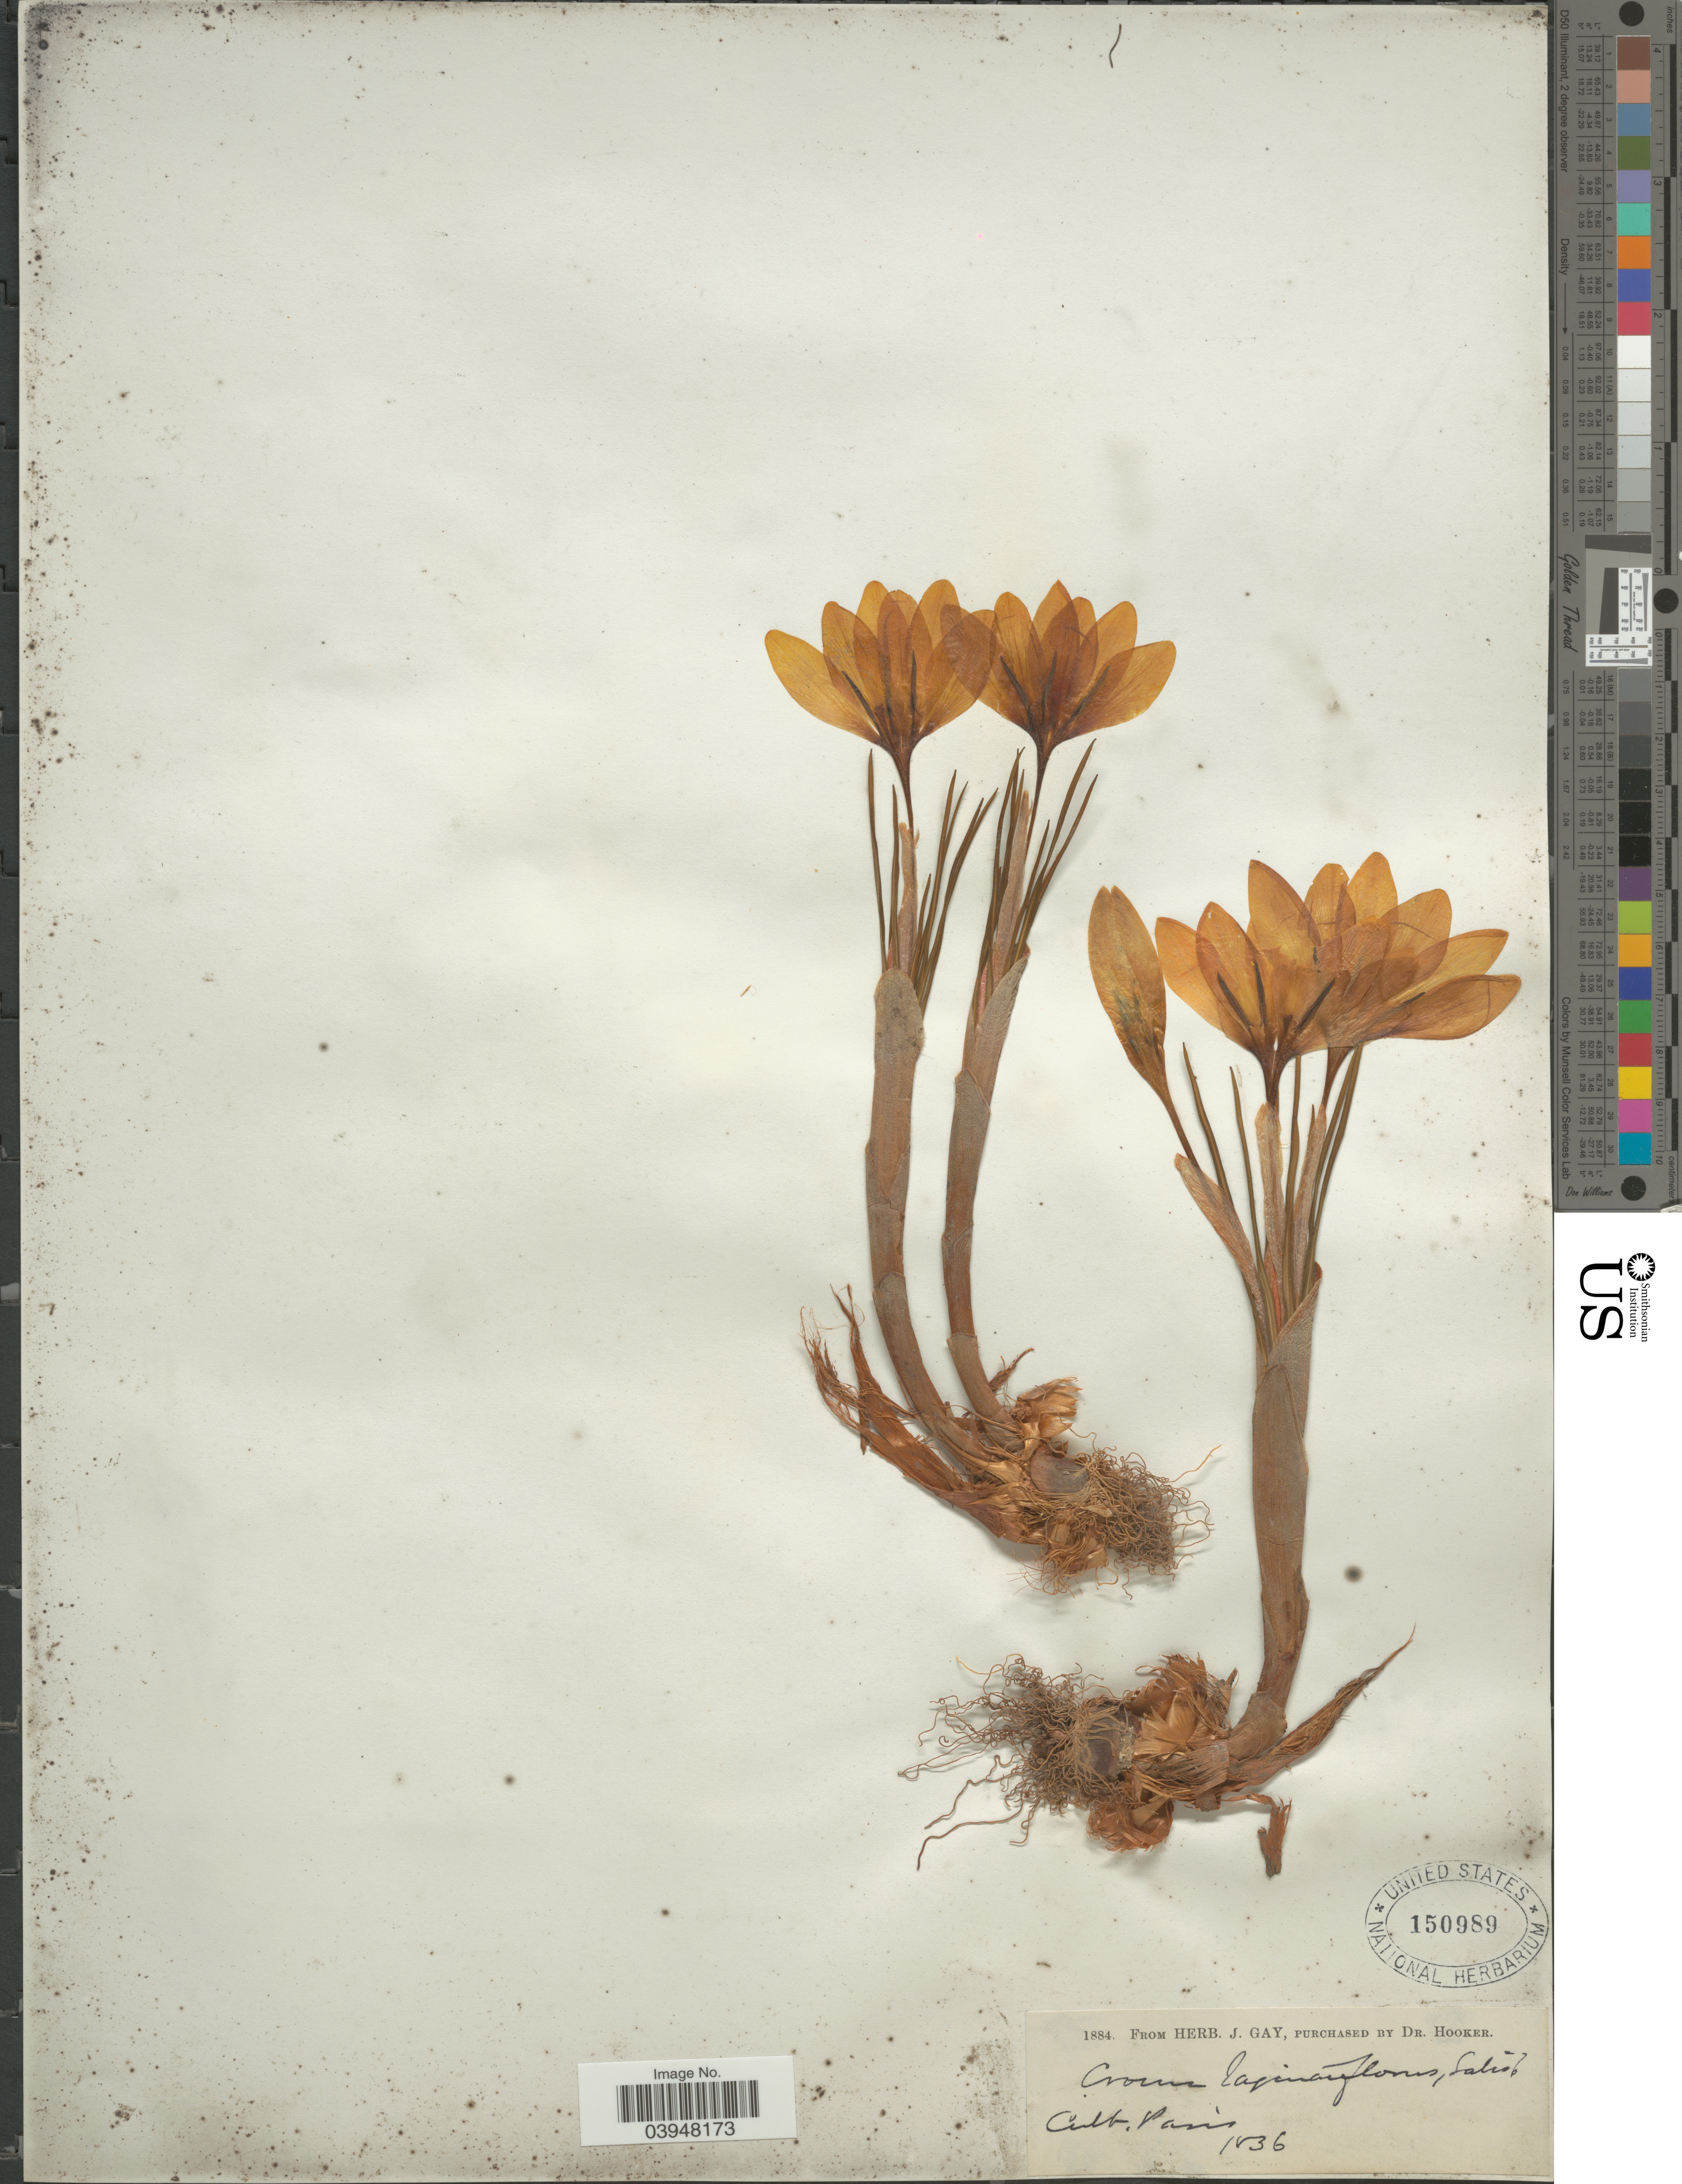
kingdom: Plantae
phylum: Tracheophyta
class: Liliopsida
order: Asparagales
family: Iridaceae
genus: Crocus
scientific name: Crocus lagenaeflorus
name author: Salisb.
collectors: ex herb. J. Gay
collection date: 1836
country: France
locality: Paris.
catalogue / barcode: US 150989